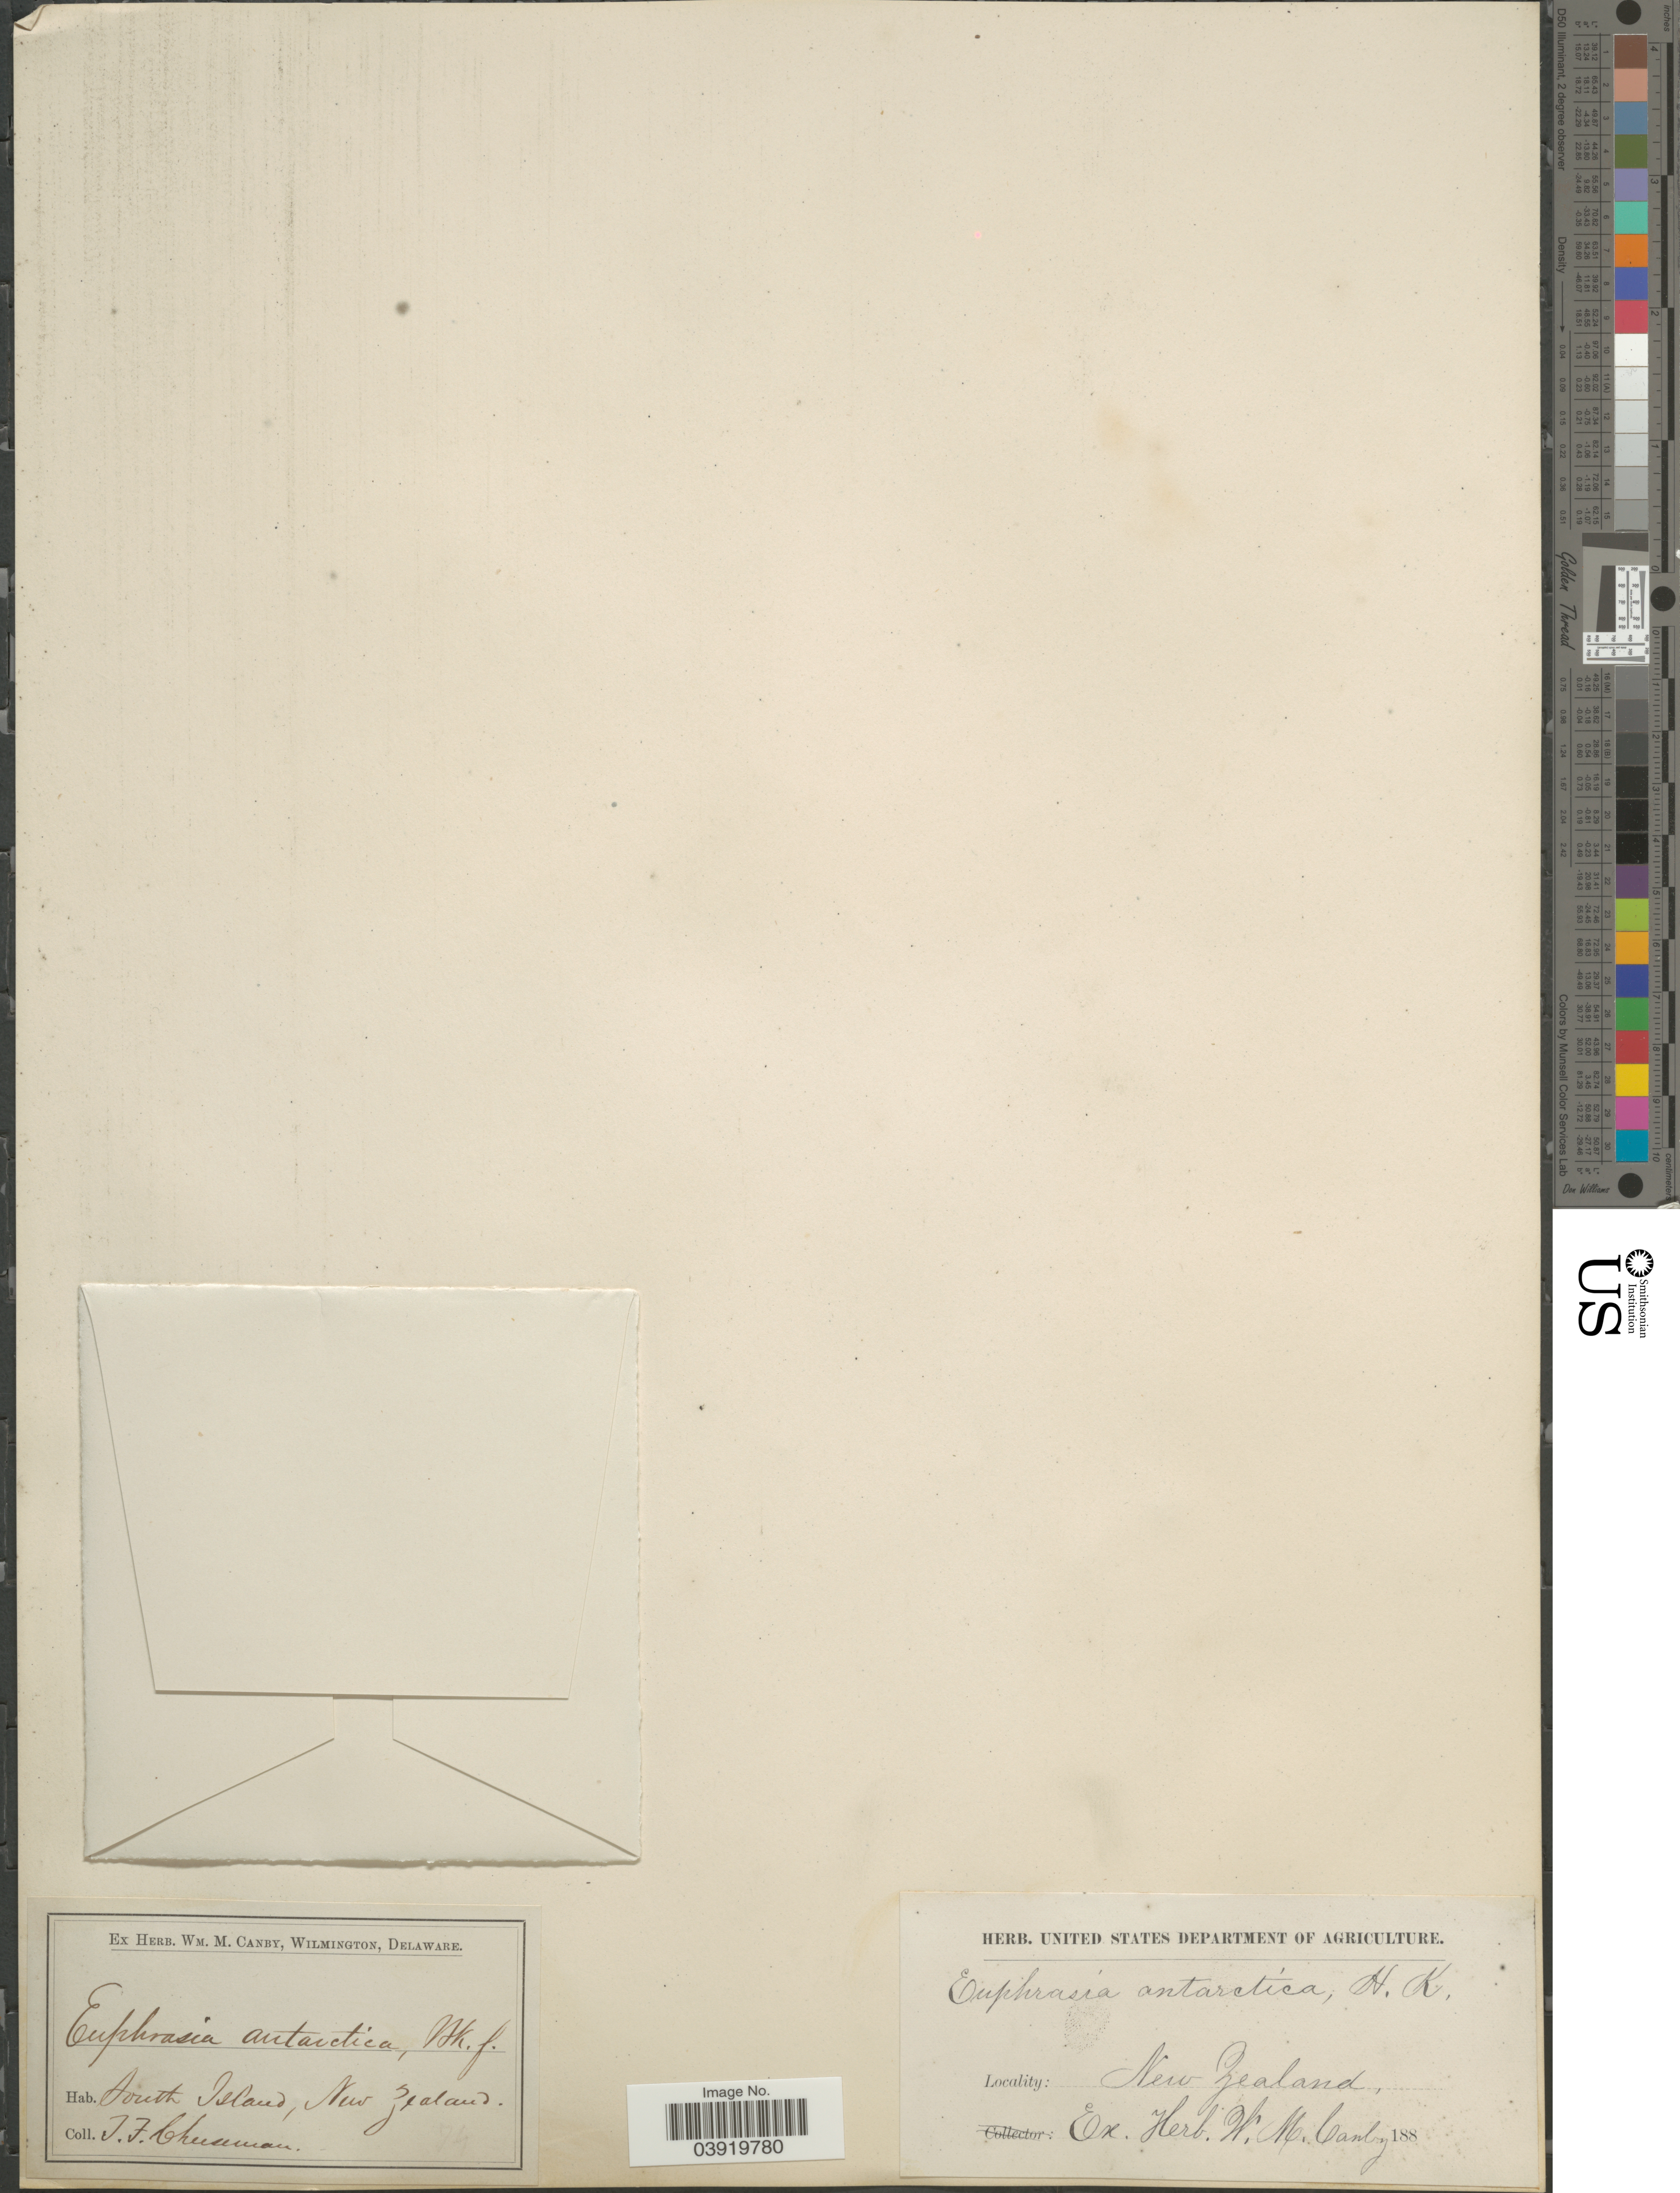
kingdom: Plantae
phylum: Tracheophyta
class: Magnoliopsida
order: Lamiales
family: Orobanchaceae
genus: Euphrasia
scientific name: Euphrasia zelandica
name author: Wettst.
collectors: T. F. Cheeseman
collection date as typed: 188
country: New Zealand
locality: South Island.